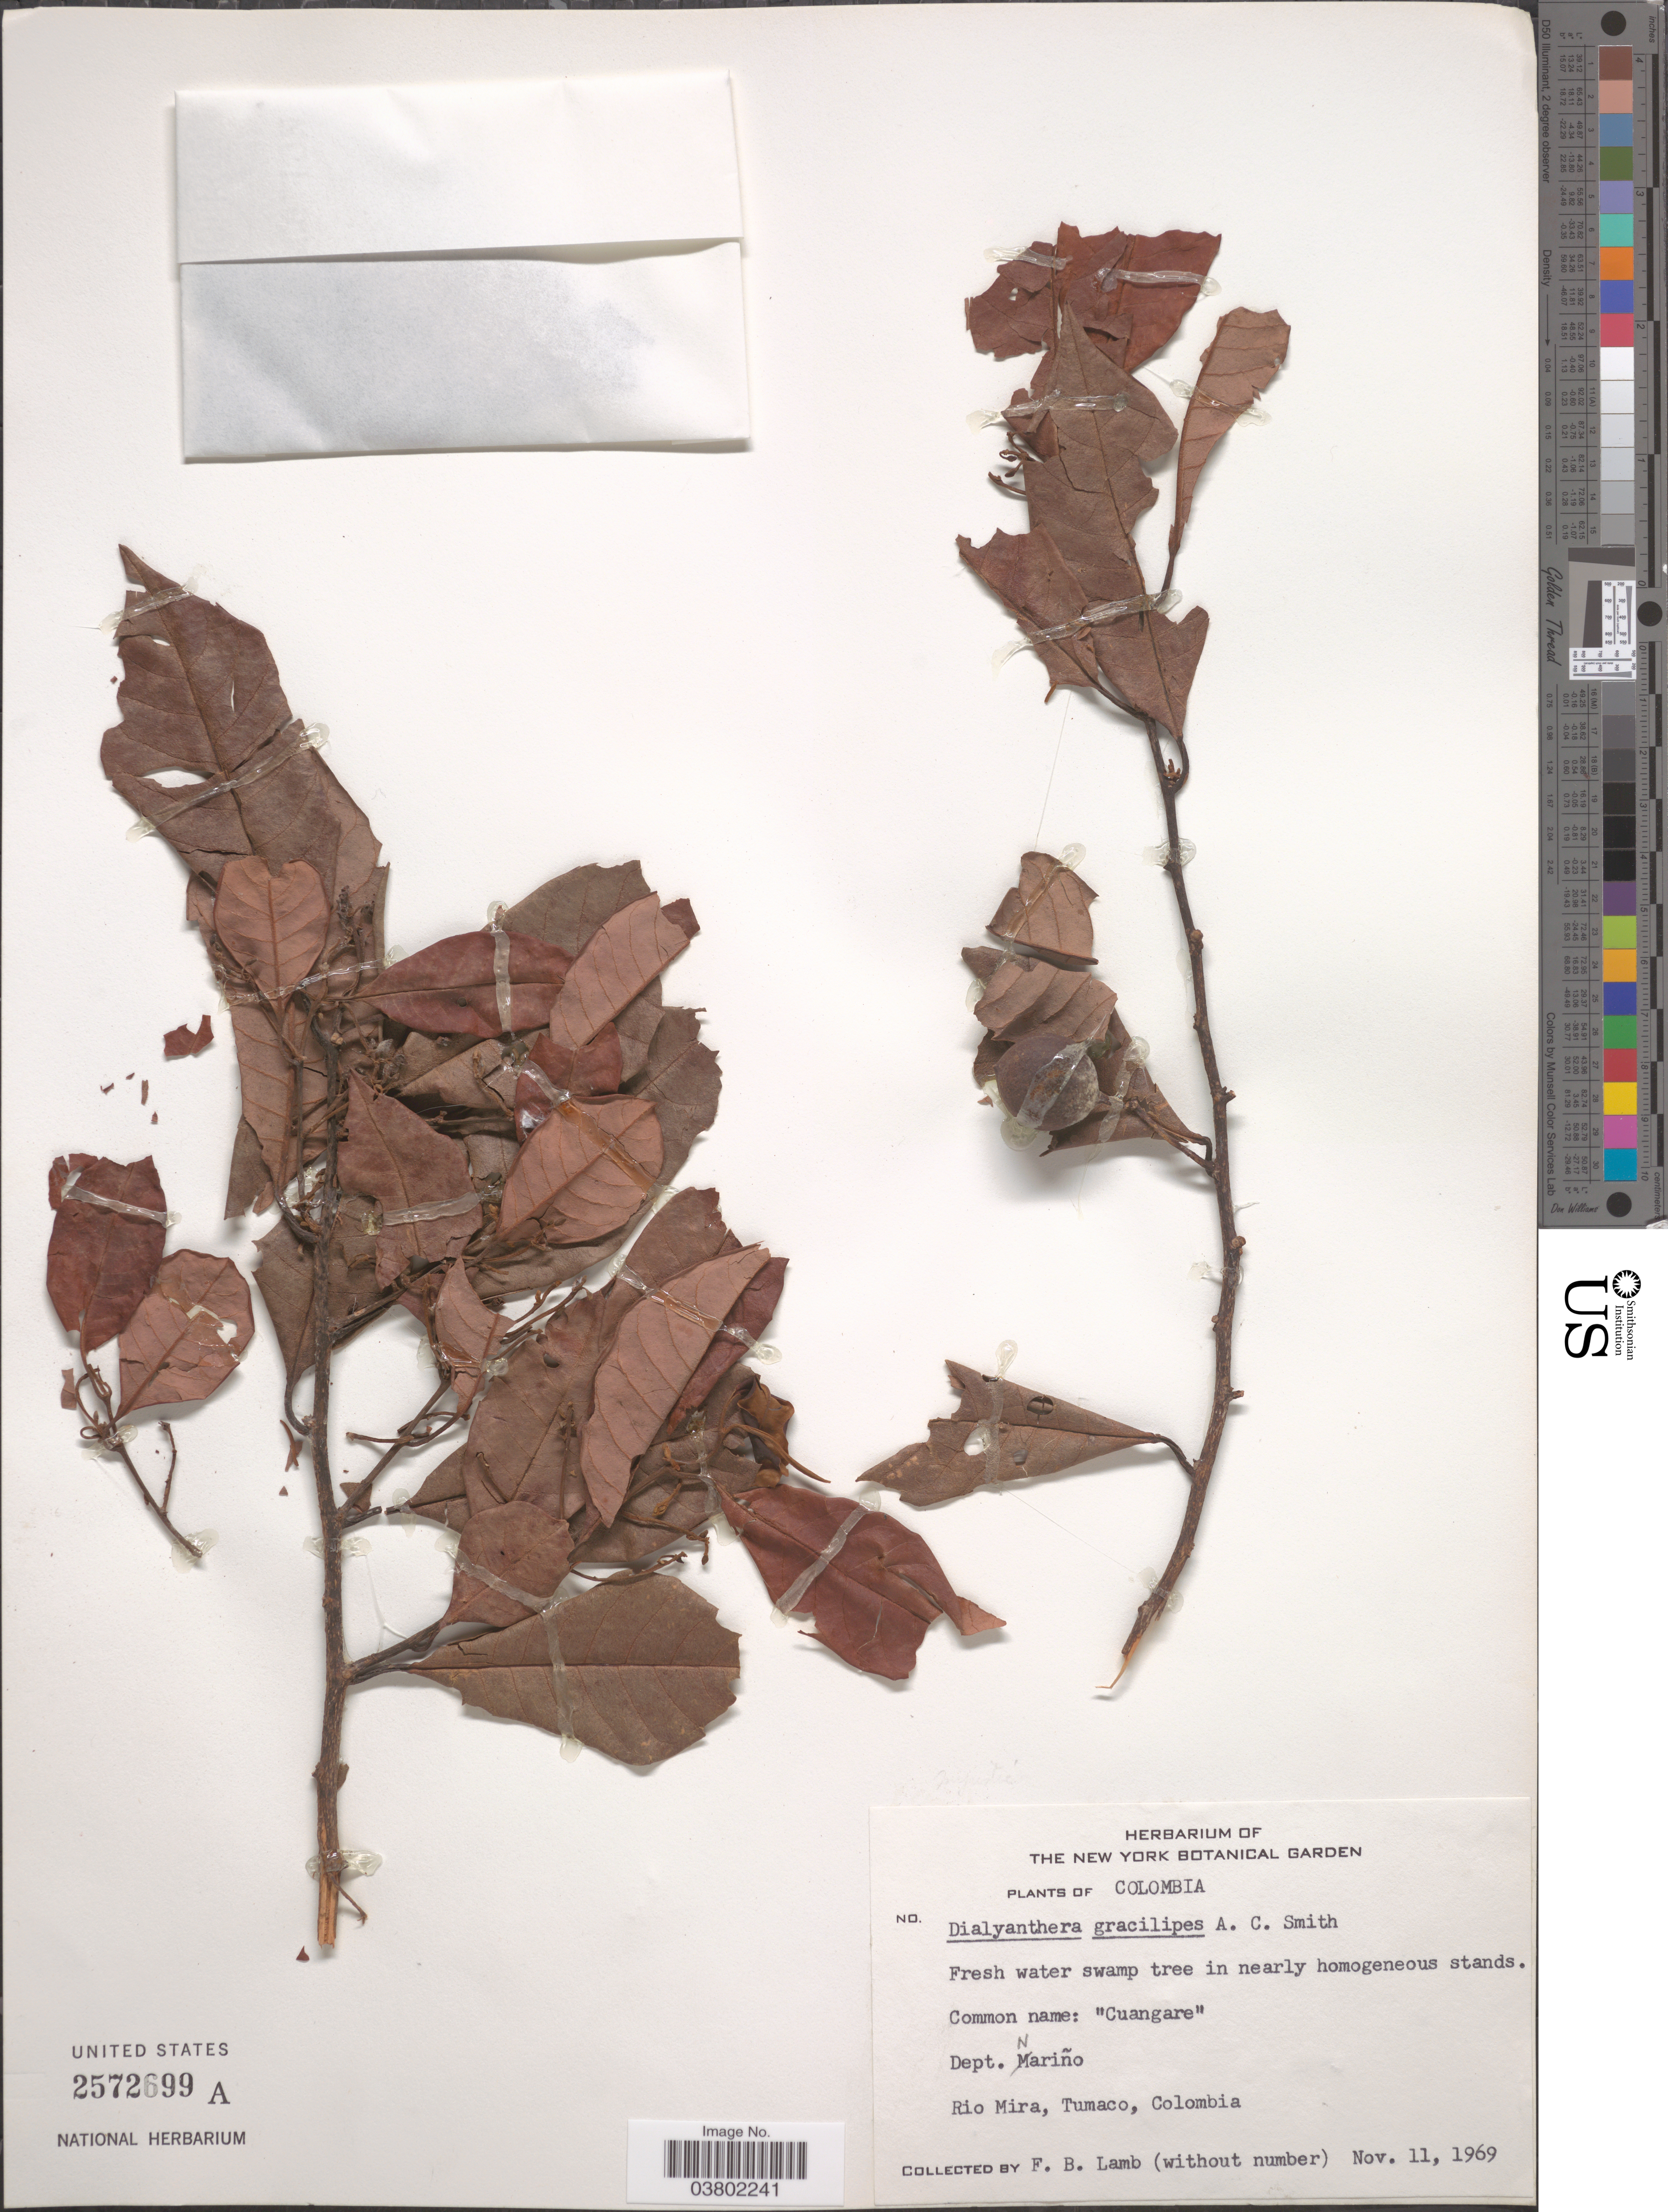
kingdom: Plantae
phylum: Tracheophyta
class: Magnoliopsida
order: Magnoliales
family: Myristicaceae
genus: Otoba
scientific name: Otoba gracilipes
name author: (A.C. Sm.) A.H. Gentry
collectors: F. B. Lamb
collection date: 1969-11-11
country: Colombia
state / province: Nariño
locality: Dept. Nariño. Rio Mira, Tumaco.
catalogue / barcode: US 2572699A